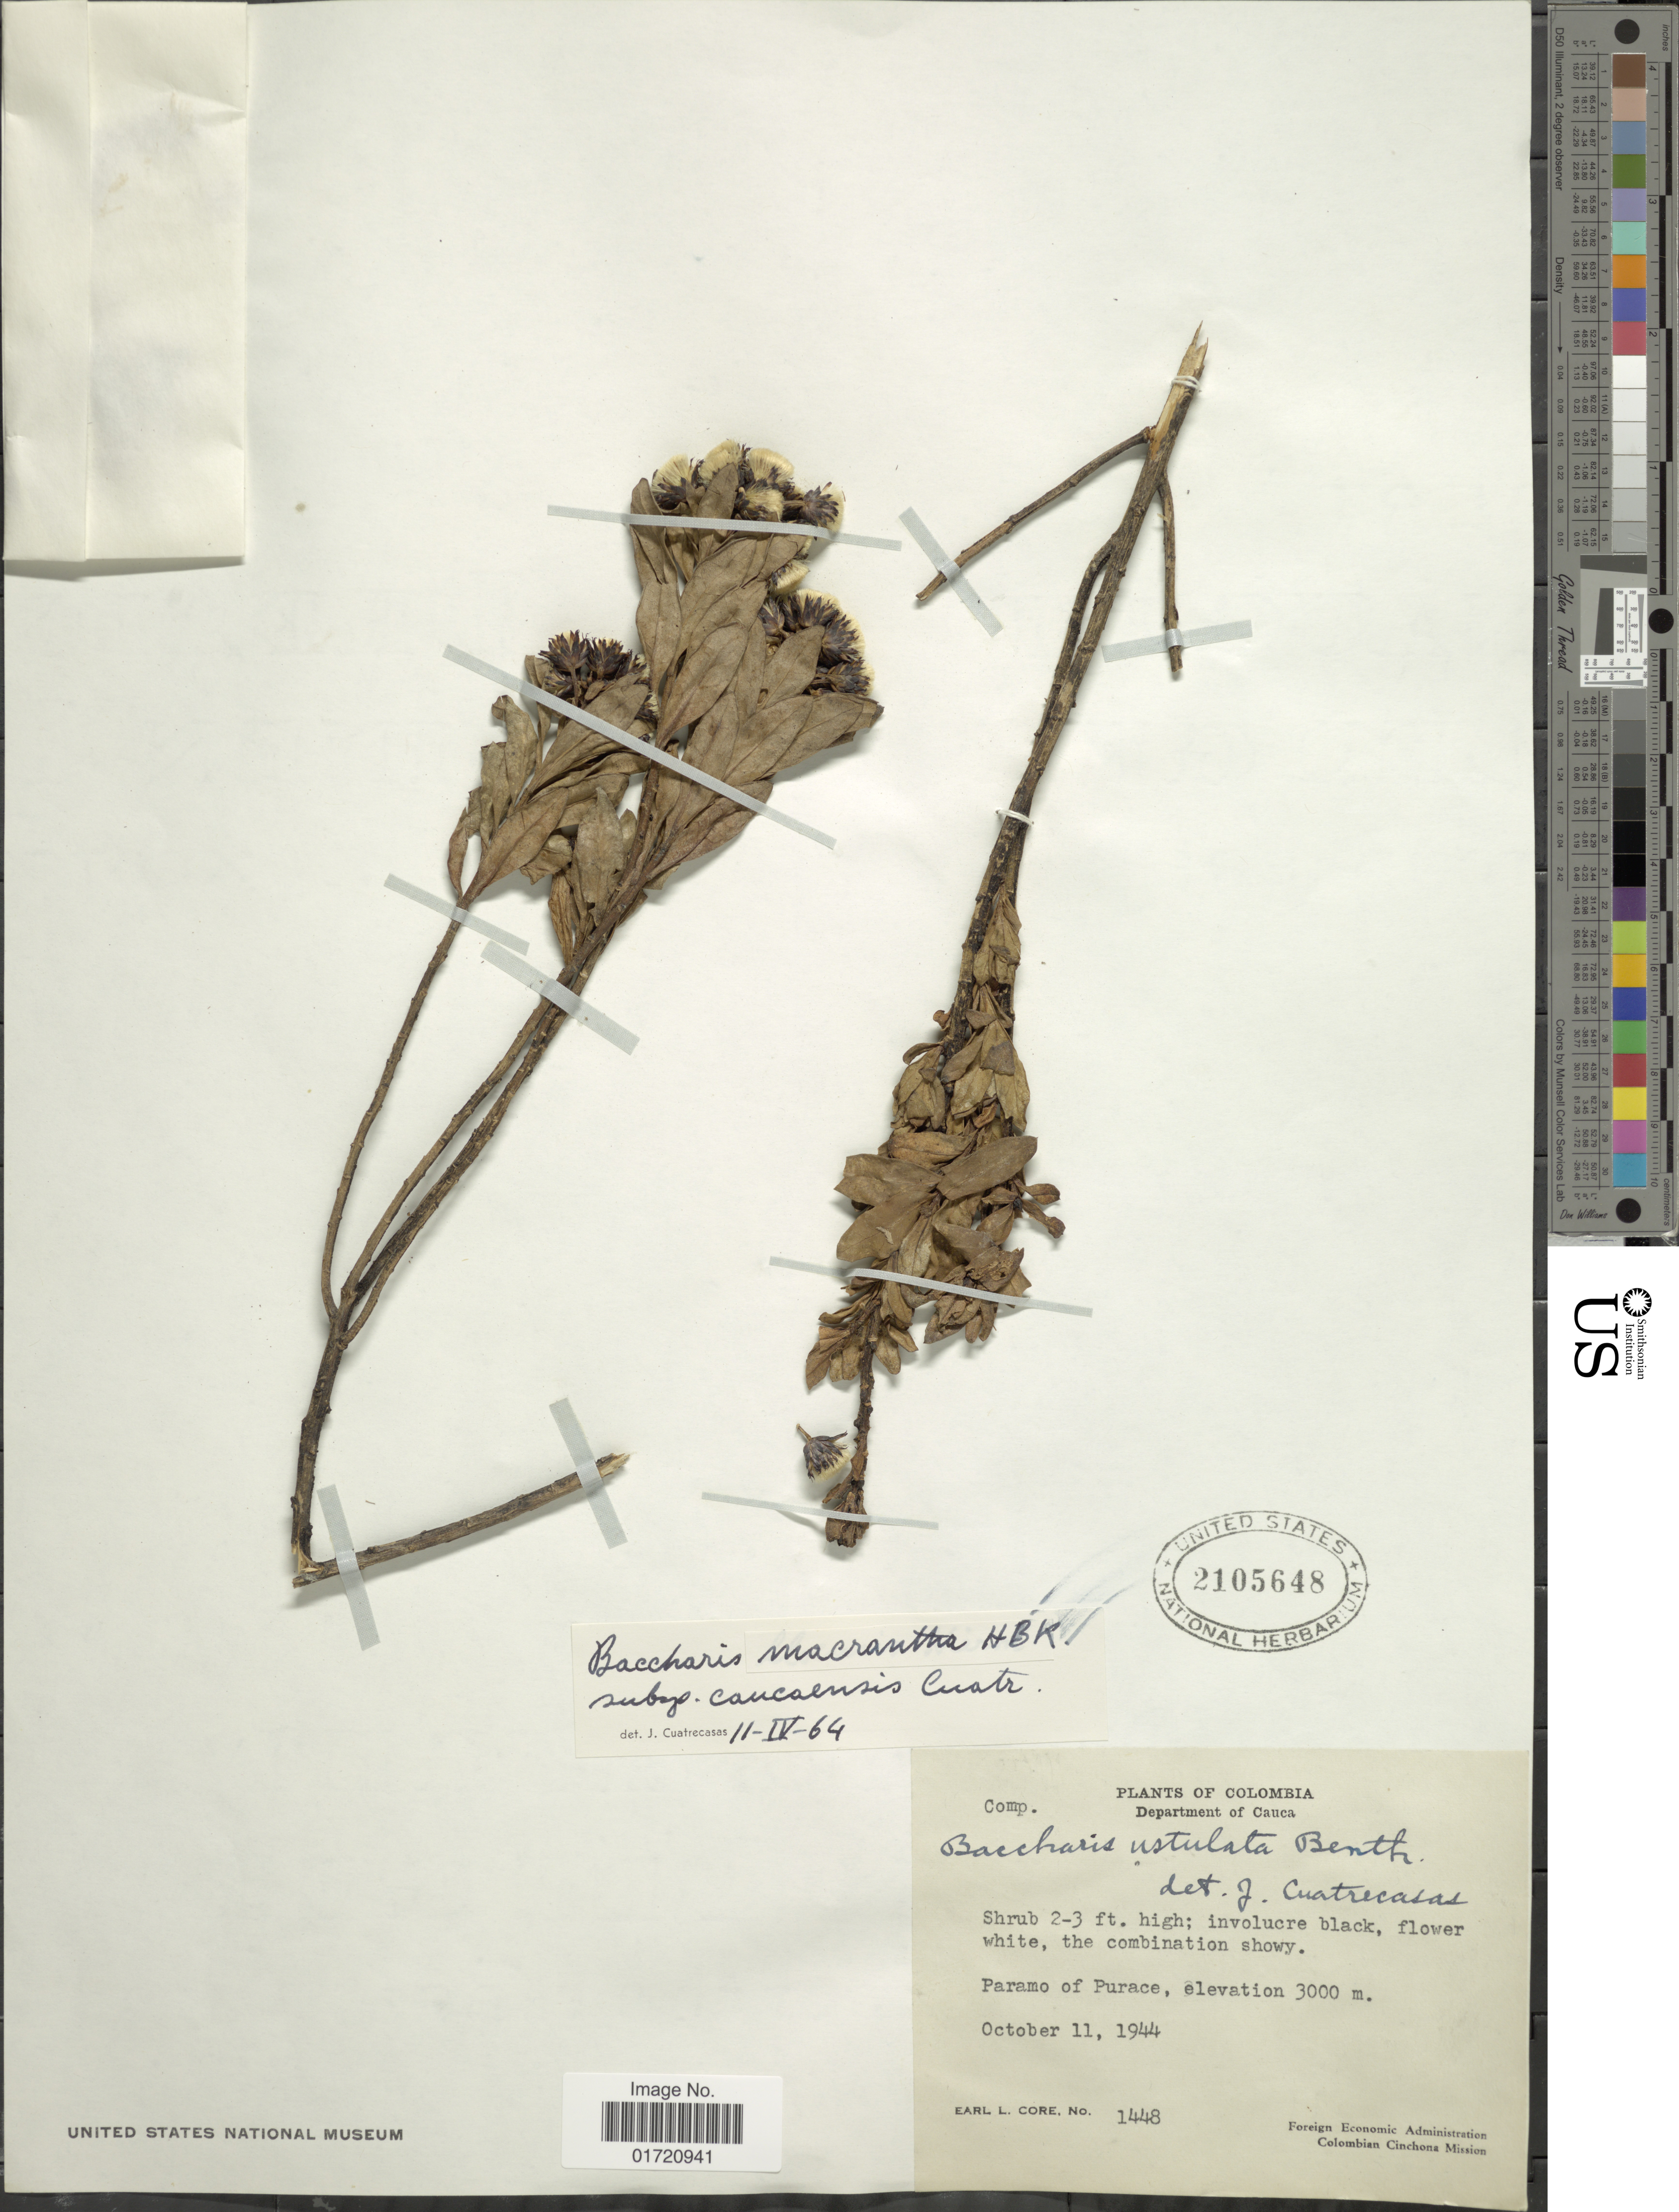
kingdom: Plantae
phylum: Tracheophyta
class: Magnoliopsida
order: Asterales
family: Asteraceae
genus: Baccharis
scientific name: Baccharis macrantha subsp. caucaensis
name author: Cuatrec.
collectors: E. L. Core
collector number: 1448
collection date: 1944-10-11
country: Colombia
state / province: Cauca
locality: Paramo of Purace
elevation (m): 3000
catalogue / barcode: US 2105648